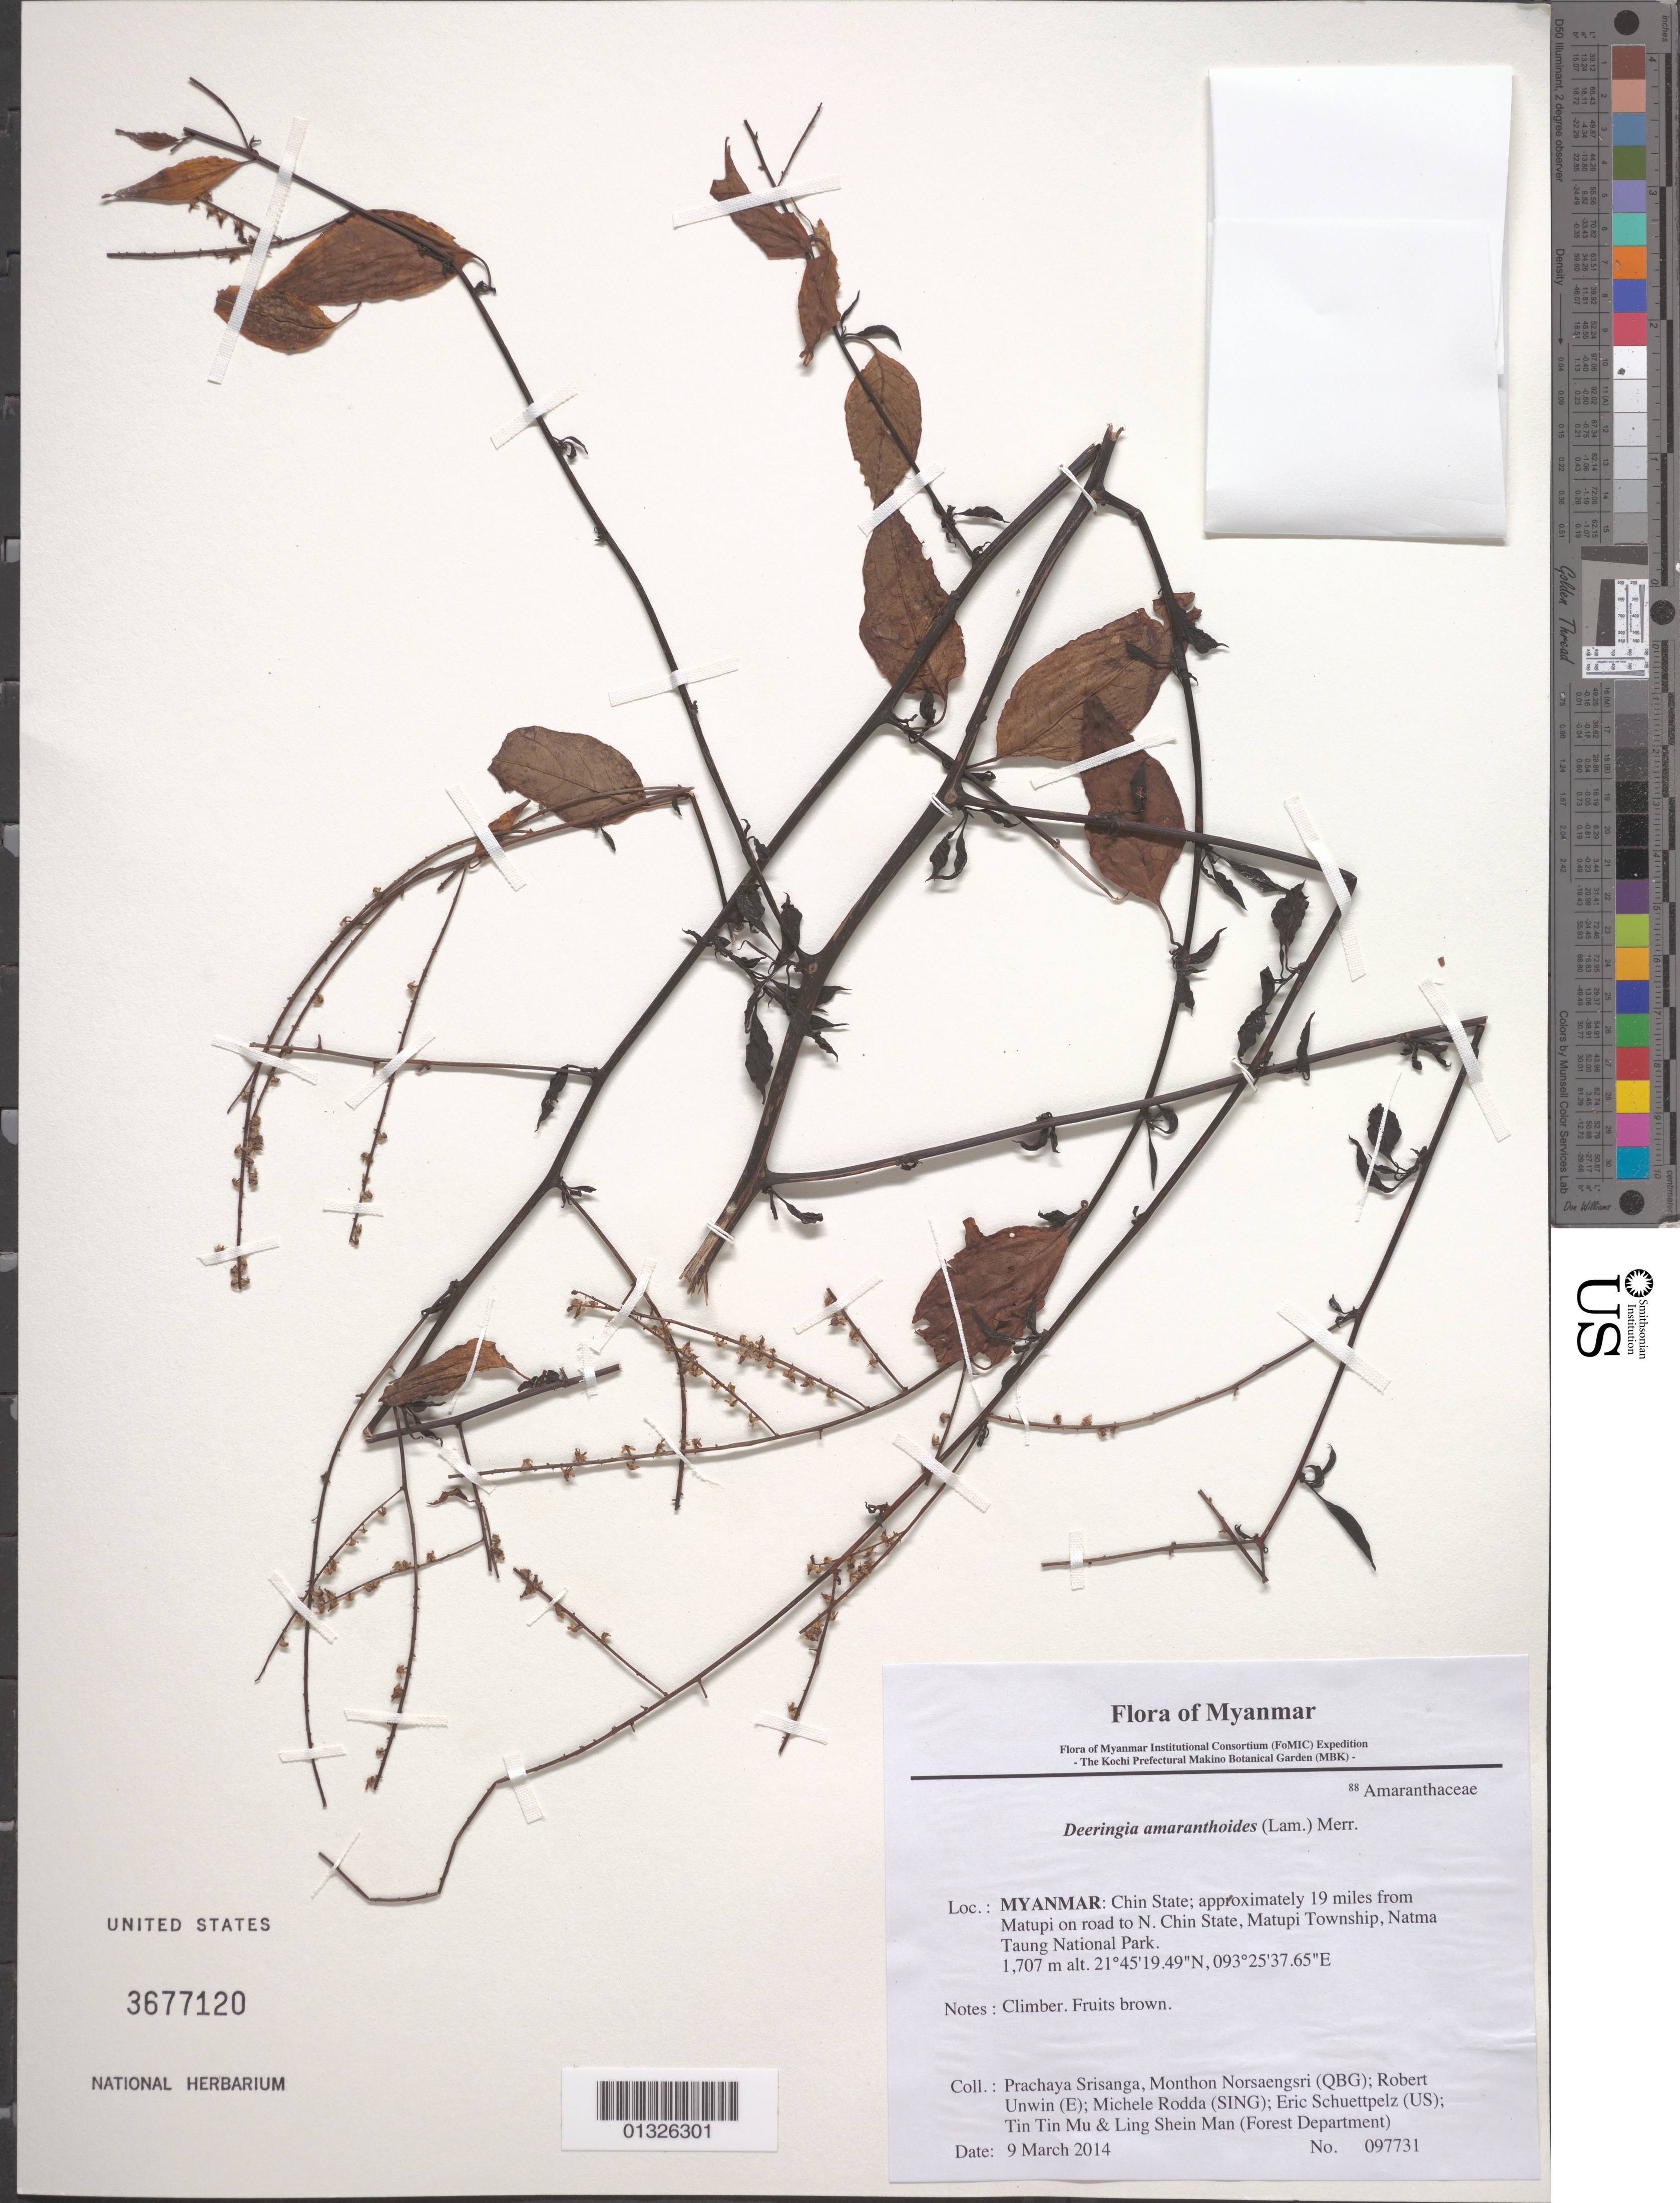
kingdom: Plantae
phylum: Tracheophyta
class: Magnoliopsida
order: Caryophyllales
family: Amaranthaceae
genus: Deeringia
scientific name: Deeringia amaranthoides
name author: (Lam.) Merr.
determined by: Fujikawa, Kazumi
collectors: P. Srisanga, M. Norsaengsri, R. Unwin, M. Rodda, E. Schuettpelz, Tin Tin Mu & Ling Shein Man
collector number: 97731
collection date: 2014-03-09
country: Myanmar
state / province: Chin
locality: Approximately 19 miles from Matupi on road to N. Chin State, Matupi Township, Natma Taung National Park.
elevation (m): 1707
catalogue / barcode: US 3677120